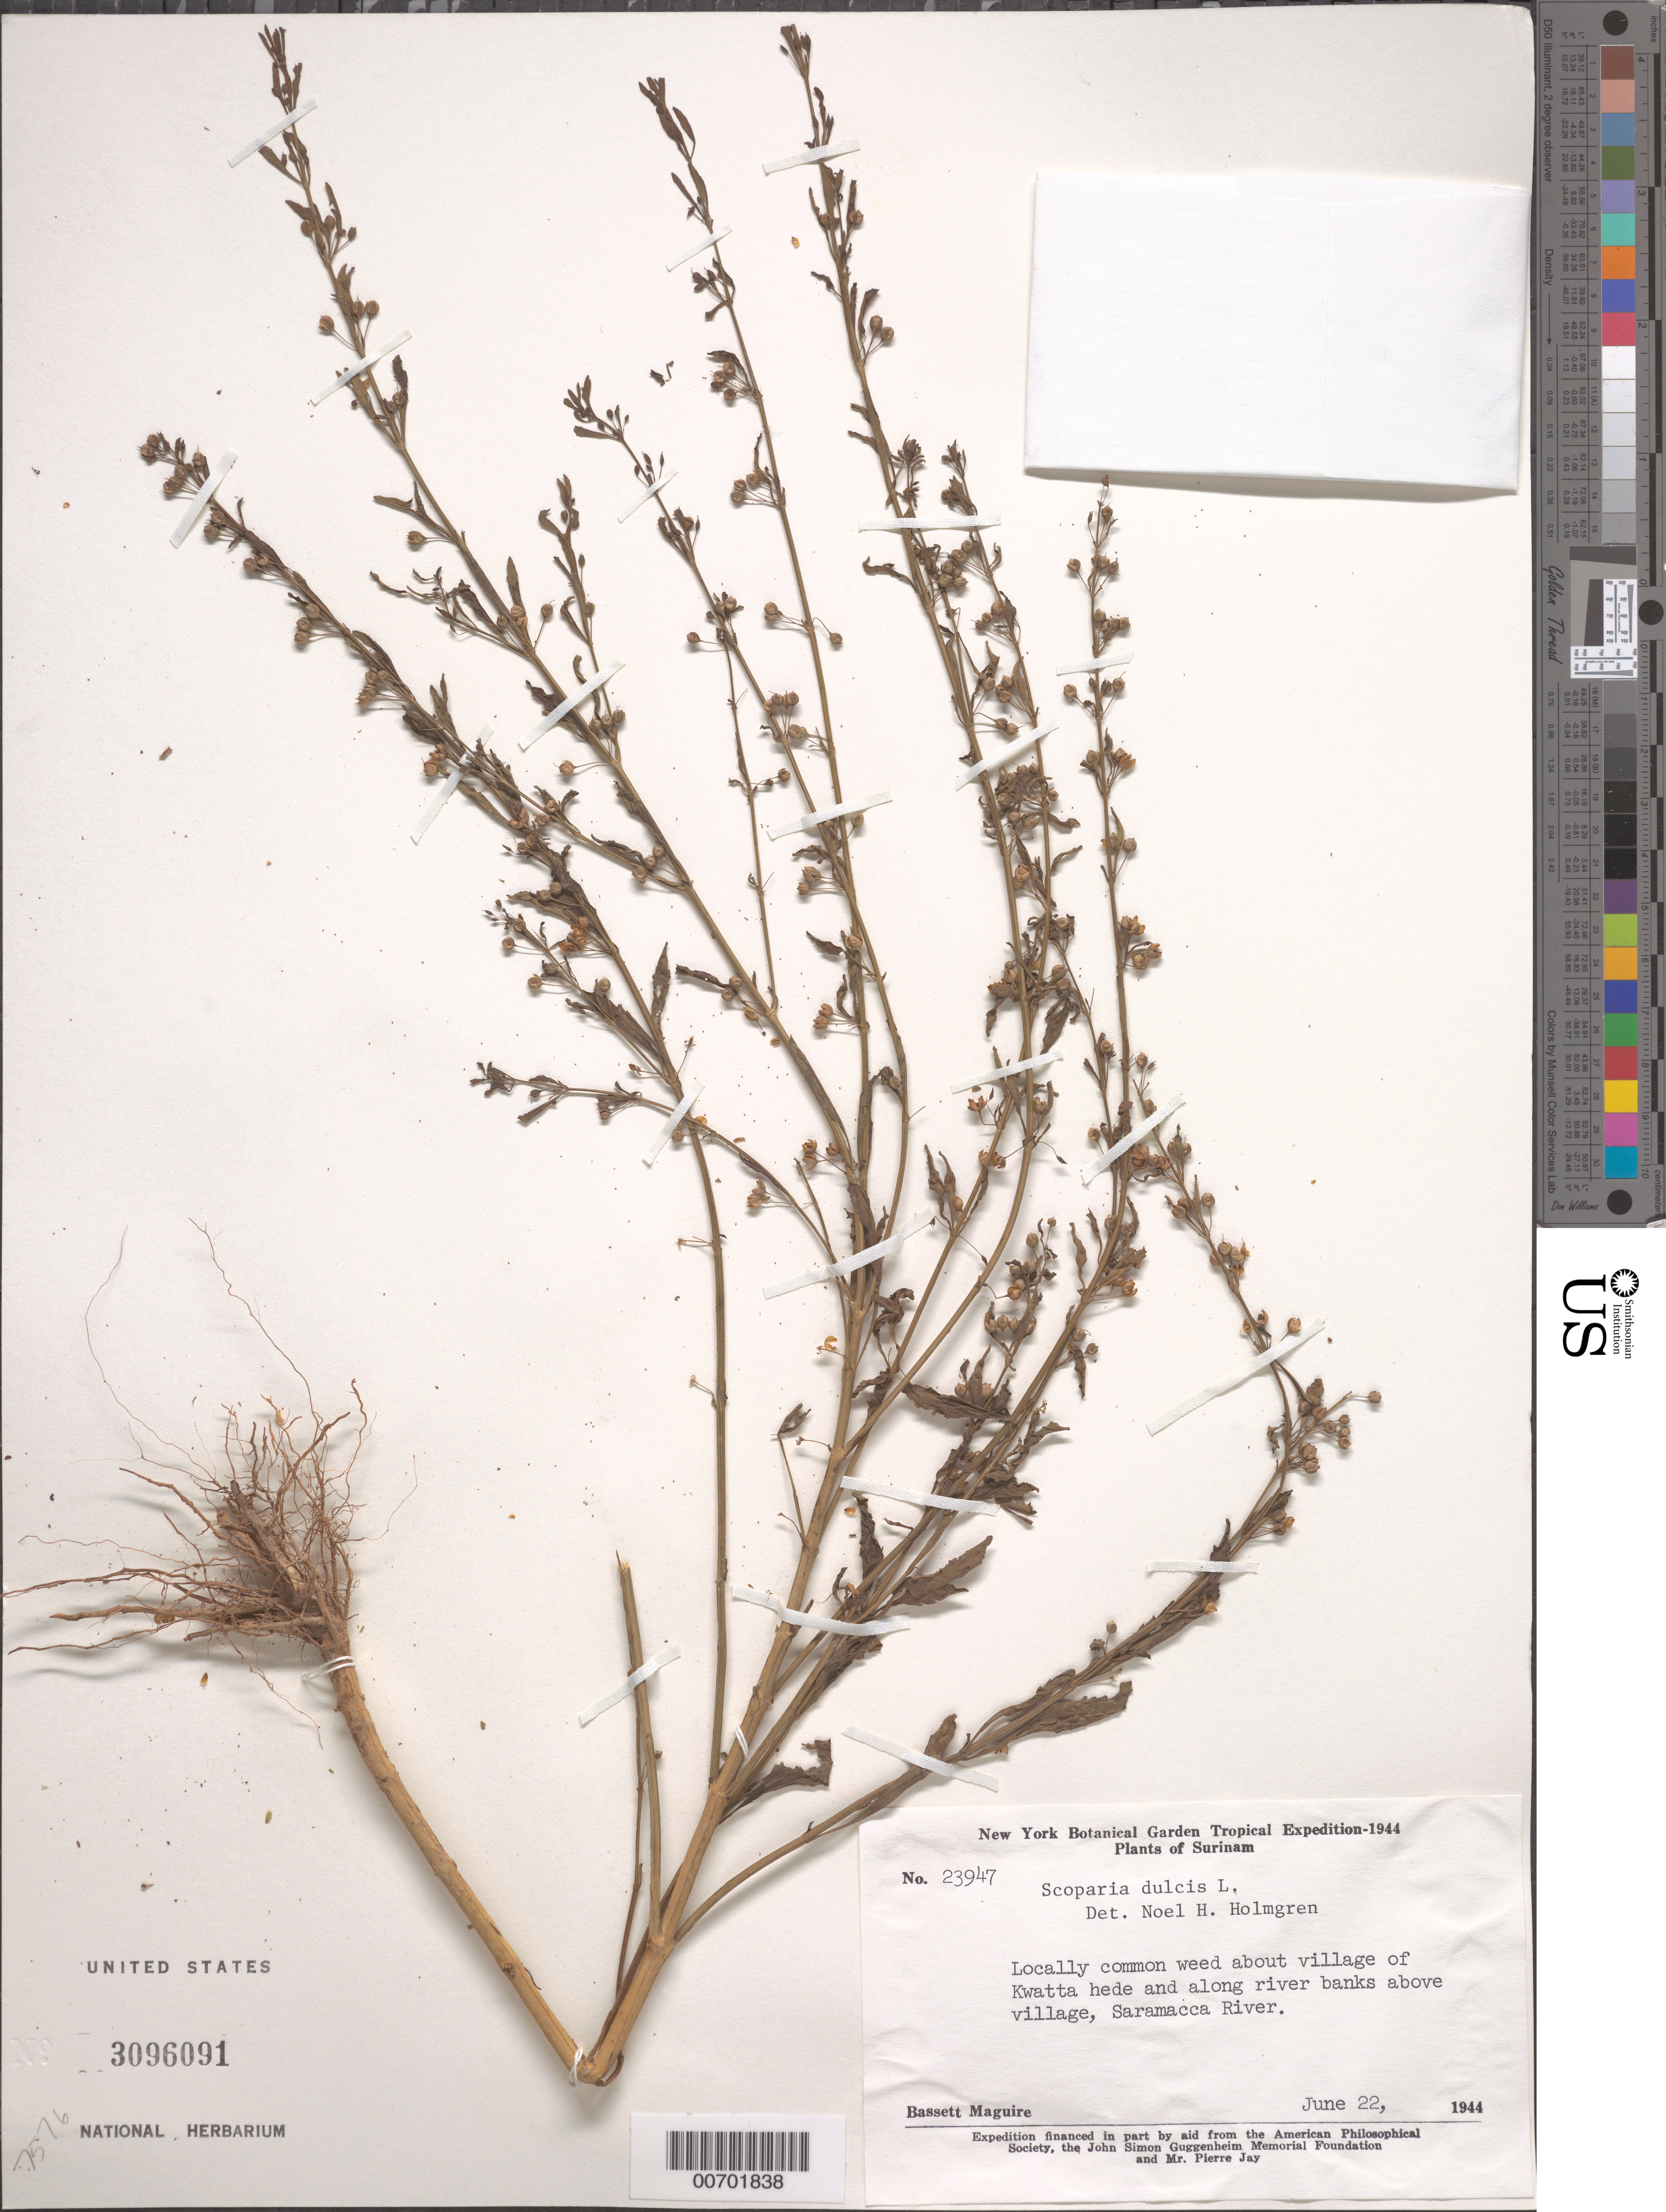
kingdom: Plantae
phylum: Tracheophyta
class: Magnoliopsida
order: Lamiales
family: Plantaginaceae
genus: Scoparia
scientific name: Scoparia dulcis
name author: L.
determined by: Holmgren, N. H., (NY), New York Botanical Garden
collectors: B. Maguire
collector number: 23947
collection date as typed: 22-Jun-44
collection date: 1944-06-22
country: Suriname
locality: Kwatta hede village, Saramacca River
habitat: Along river banks about village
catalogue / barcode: US 3096091